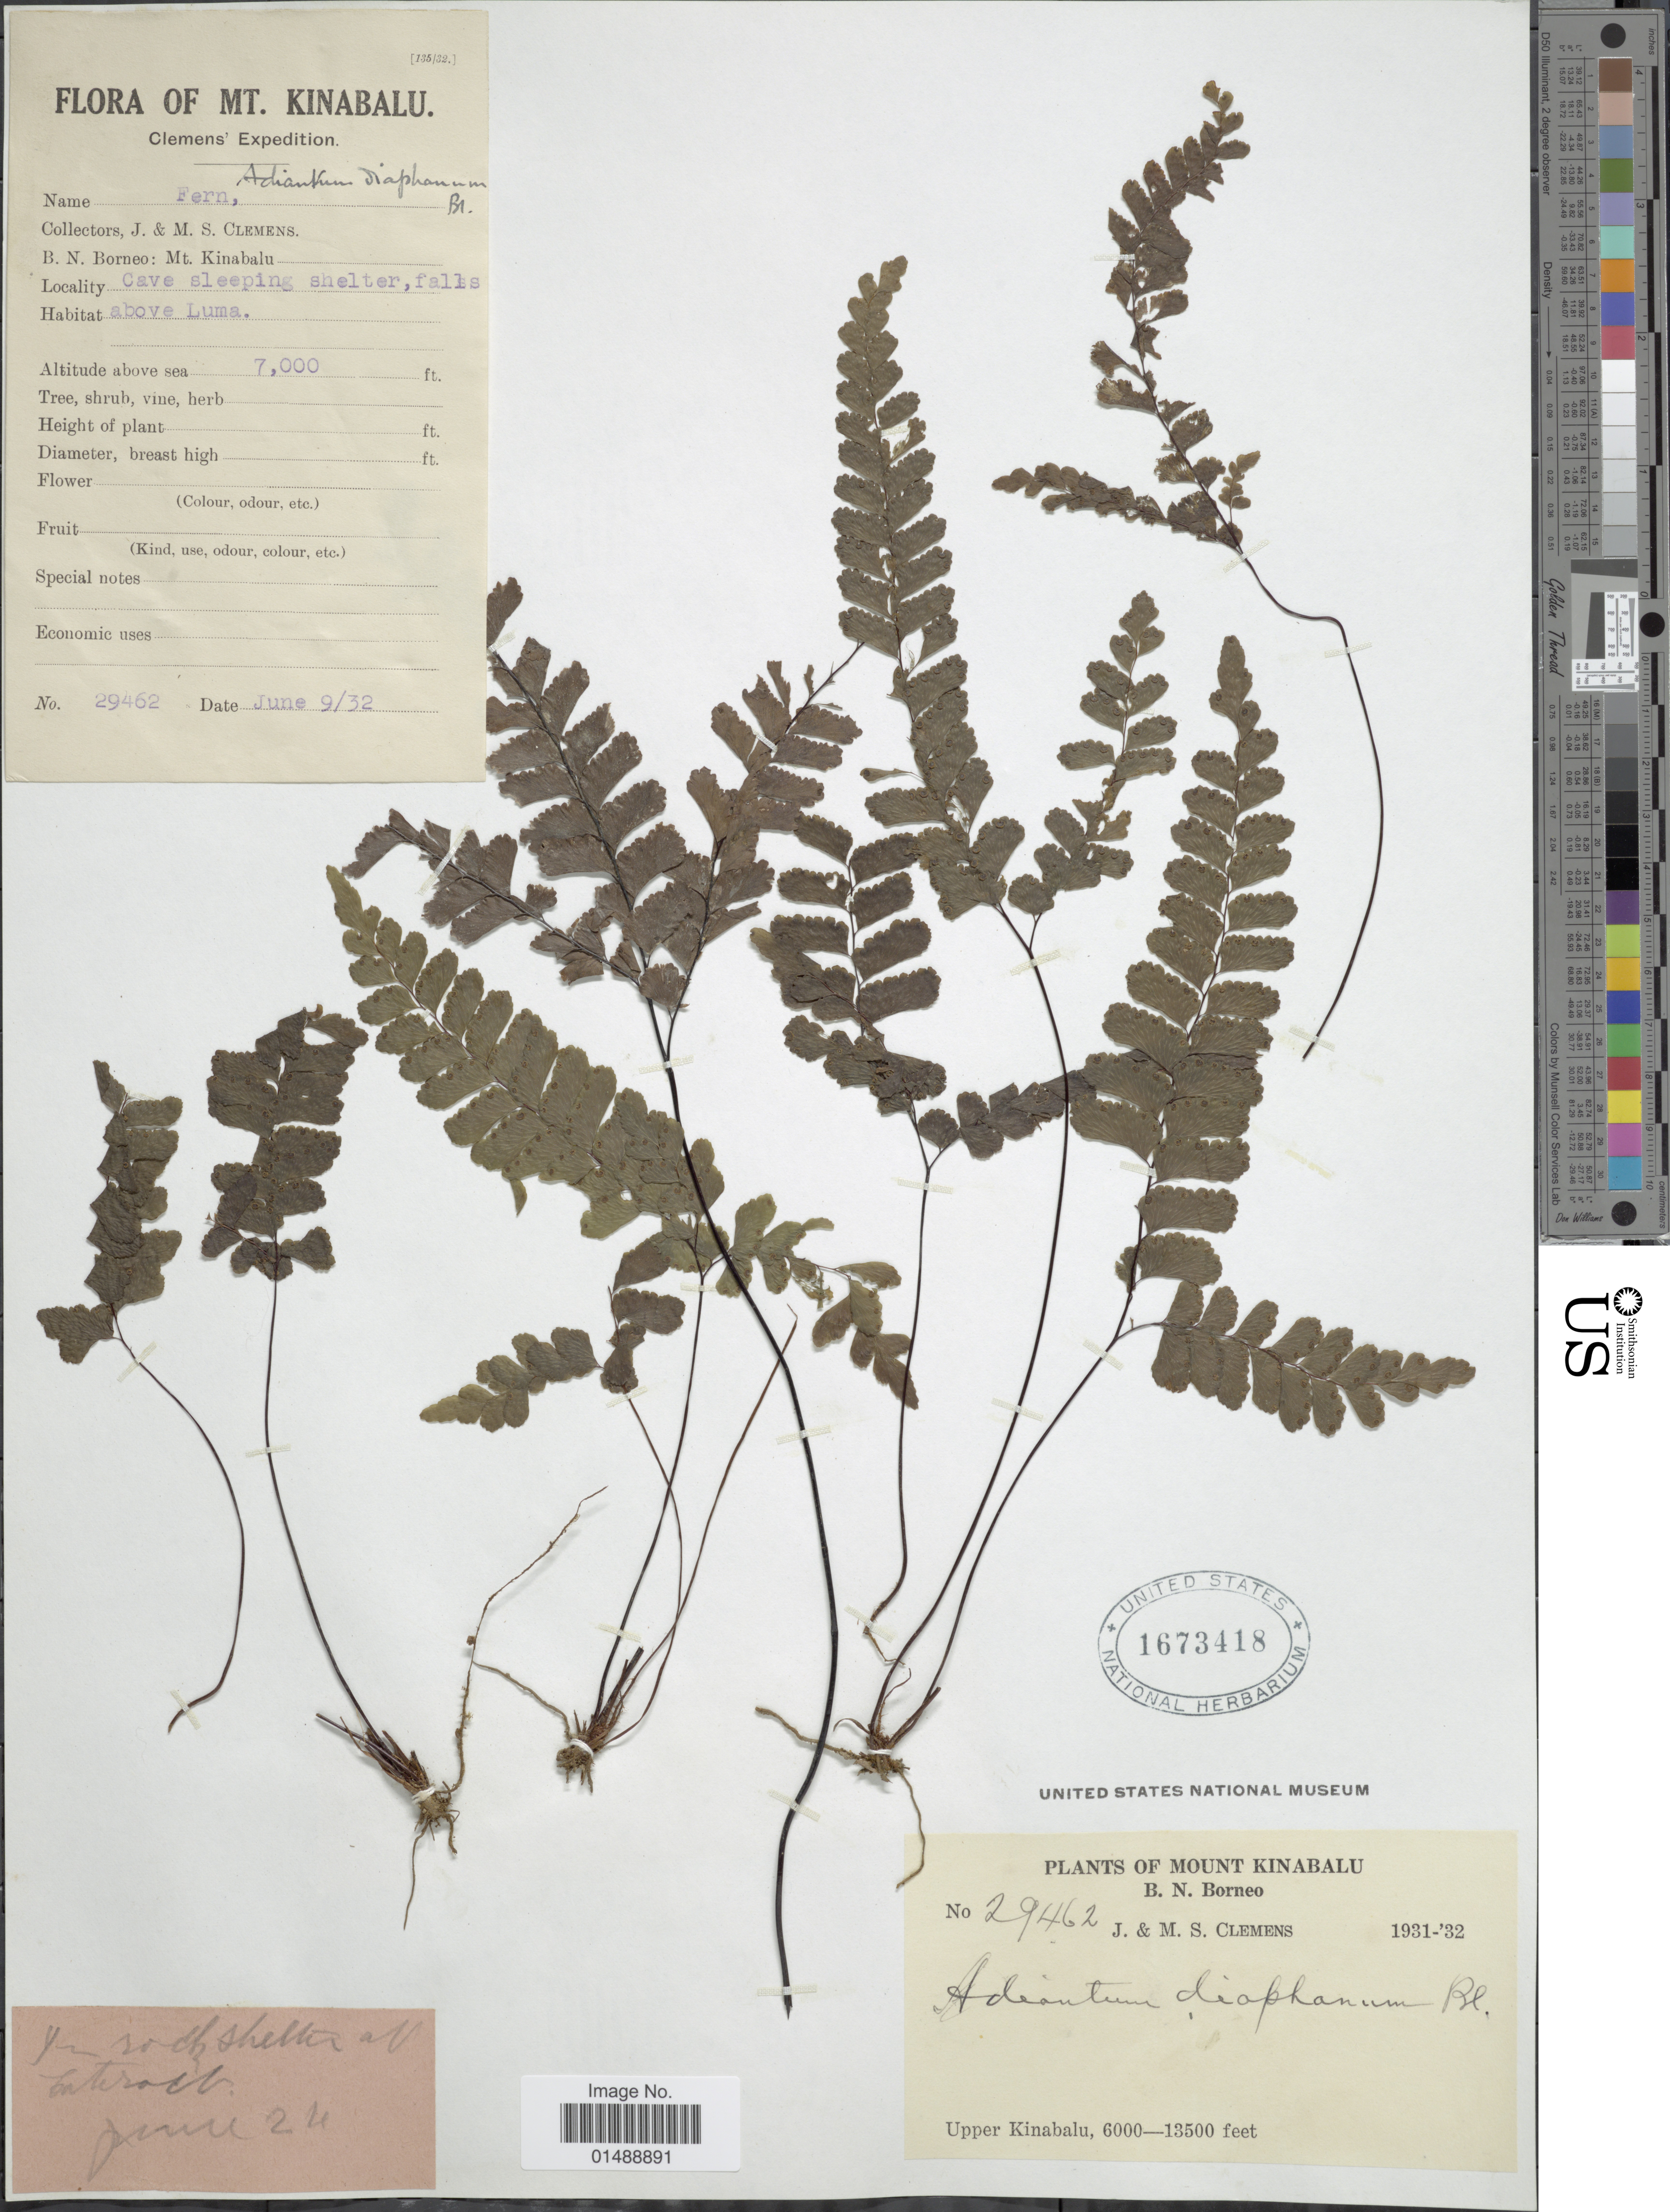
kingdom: Plantae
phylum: Tracheophyta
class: Polypodiopsida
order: Polypodiales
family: Pteridaceae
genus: Adiantum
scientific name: Adiantum diaphanum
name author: Blume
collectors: J. Clemens & M. S. Clemens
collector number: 29462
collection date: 1932-06-09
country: Malaysia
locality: Mount Kinabalu, B. N. Borneo, Upper Kinabalu, Cave sleeping shelter, falls above Luma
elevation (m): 2134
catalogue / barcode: US 1673418